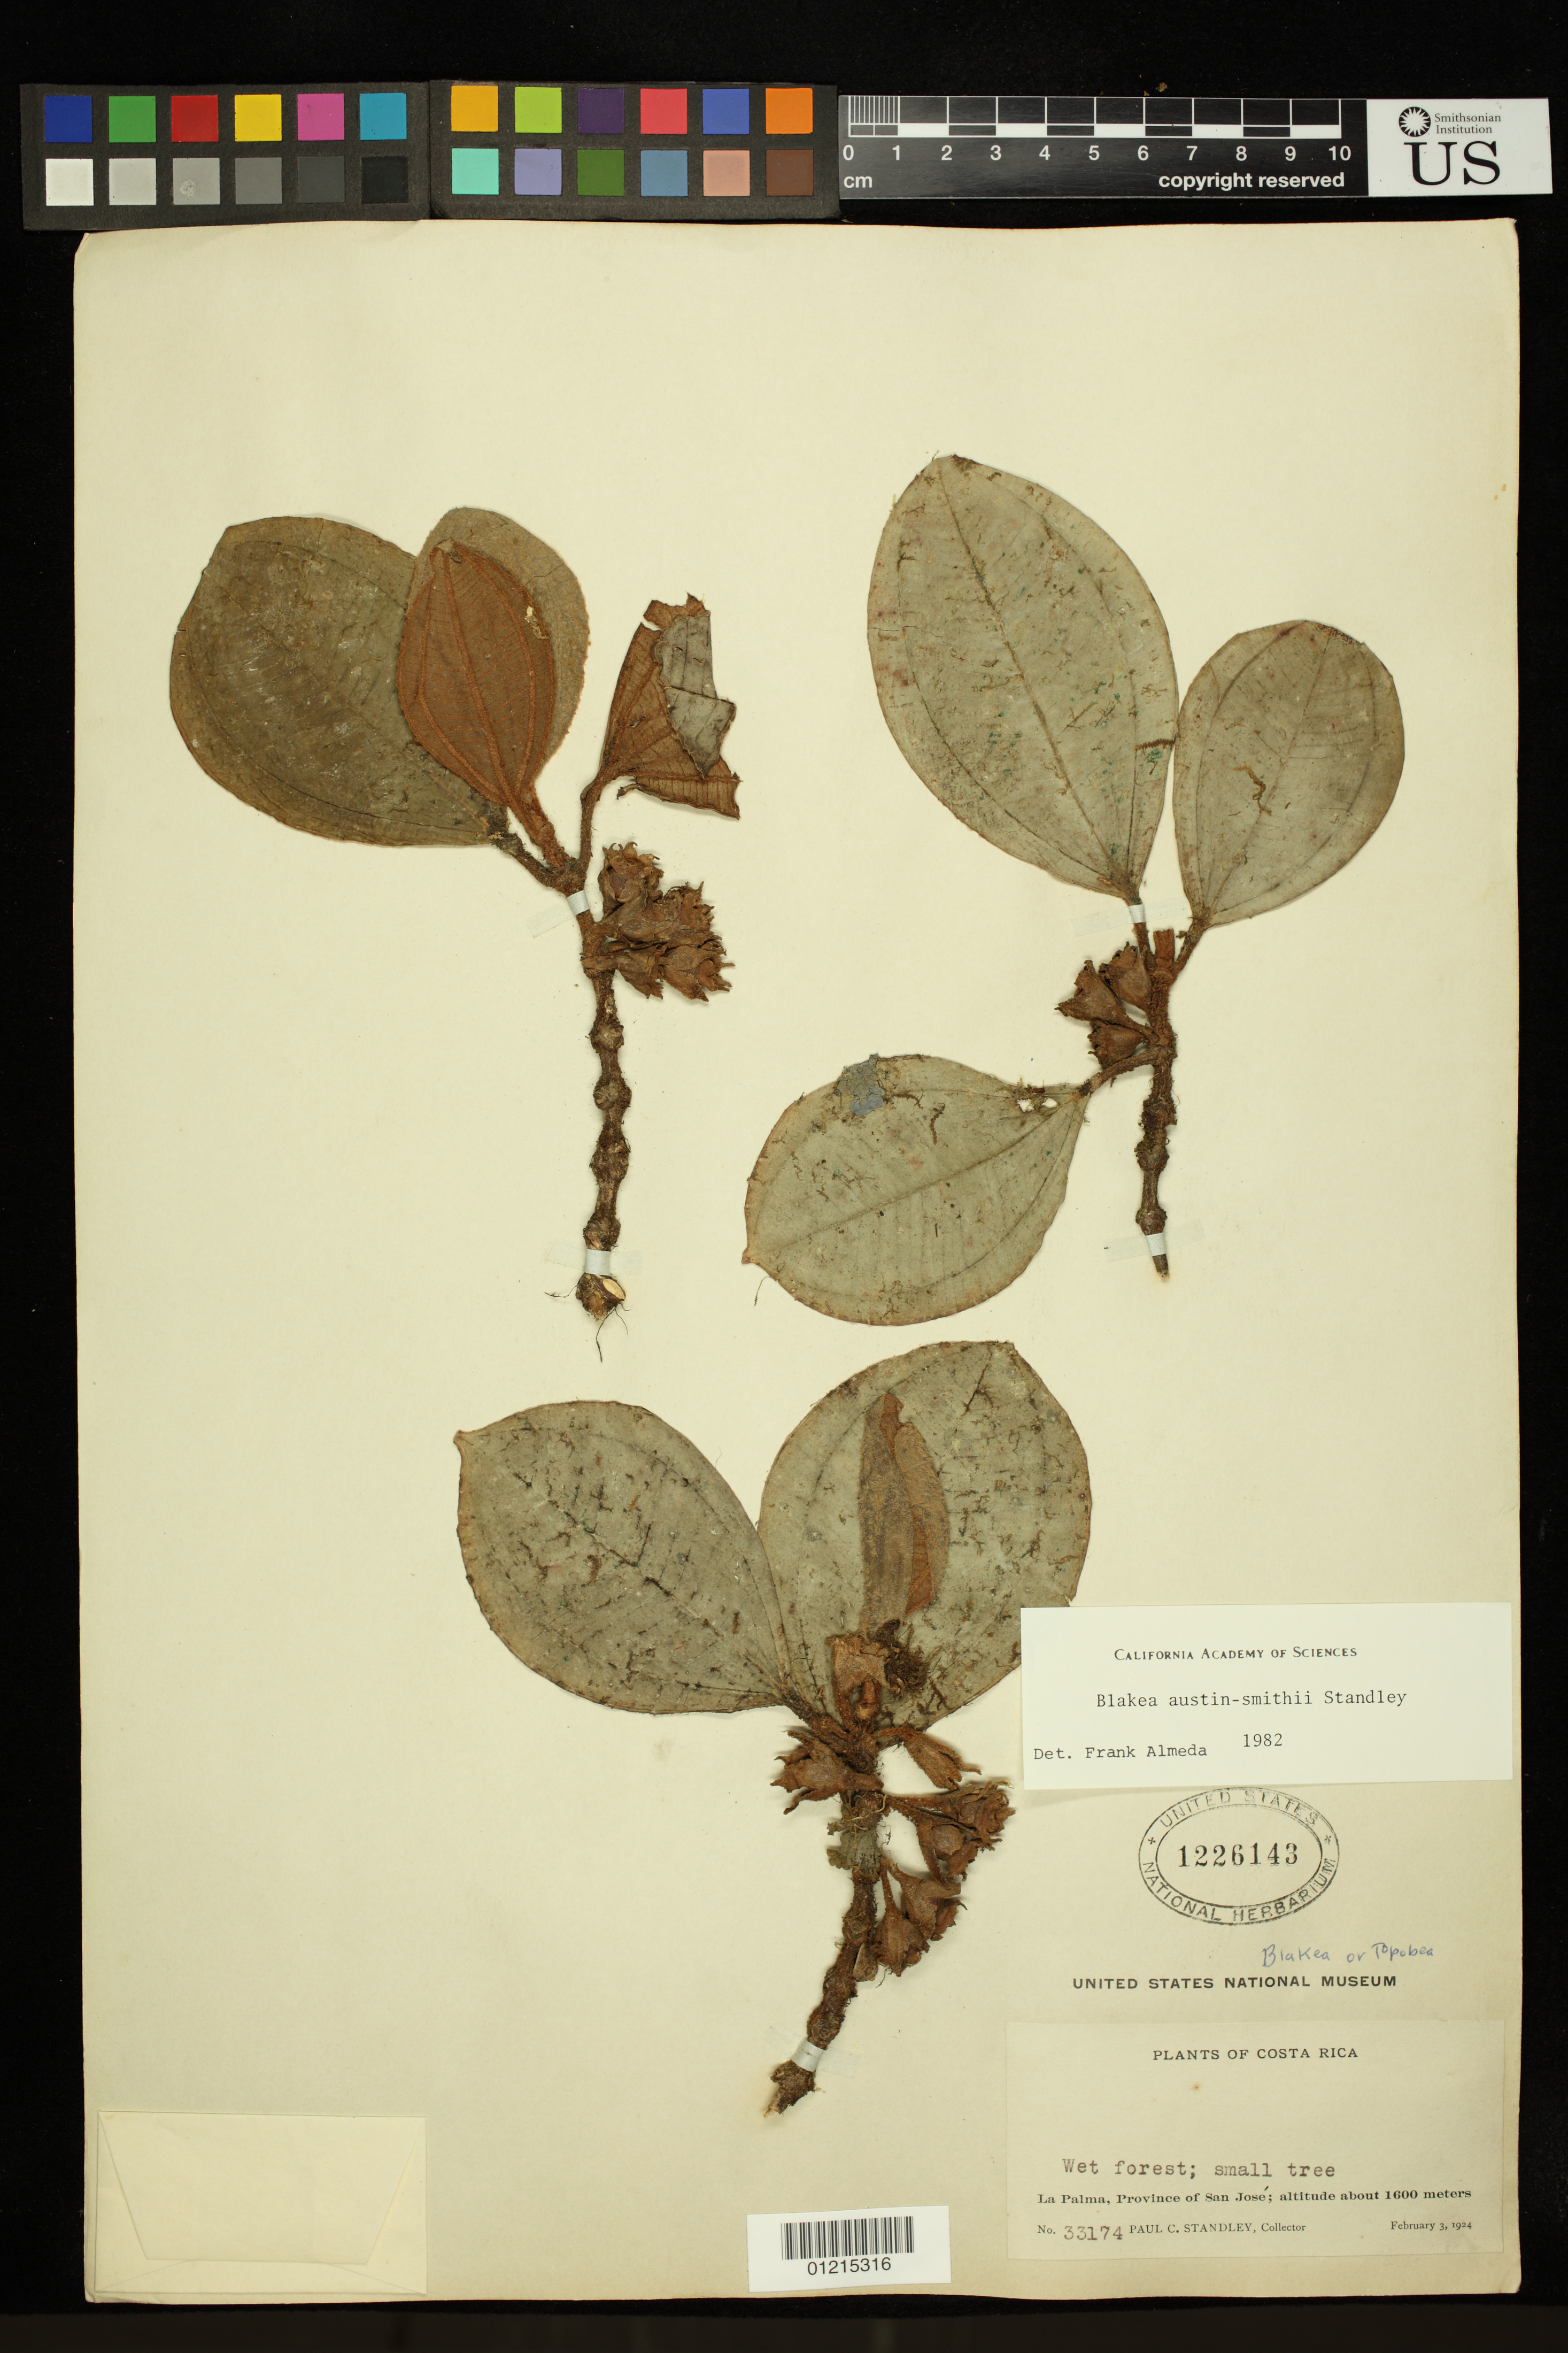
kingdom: Plantae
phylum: Tracheophyta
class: Magnoliopsida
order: Myrtales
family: Melastomataceae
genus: Blakea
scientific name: Blakea austin-smithii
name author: Standl.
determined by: Almeda, F.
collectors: P. C. Standley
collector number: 33174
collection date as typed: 03 Feb 1924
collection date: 1924-02-03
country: Costa Rica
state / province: San José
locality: La Palma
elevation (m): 1600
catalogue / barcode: US 1226143